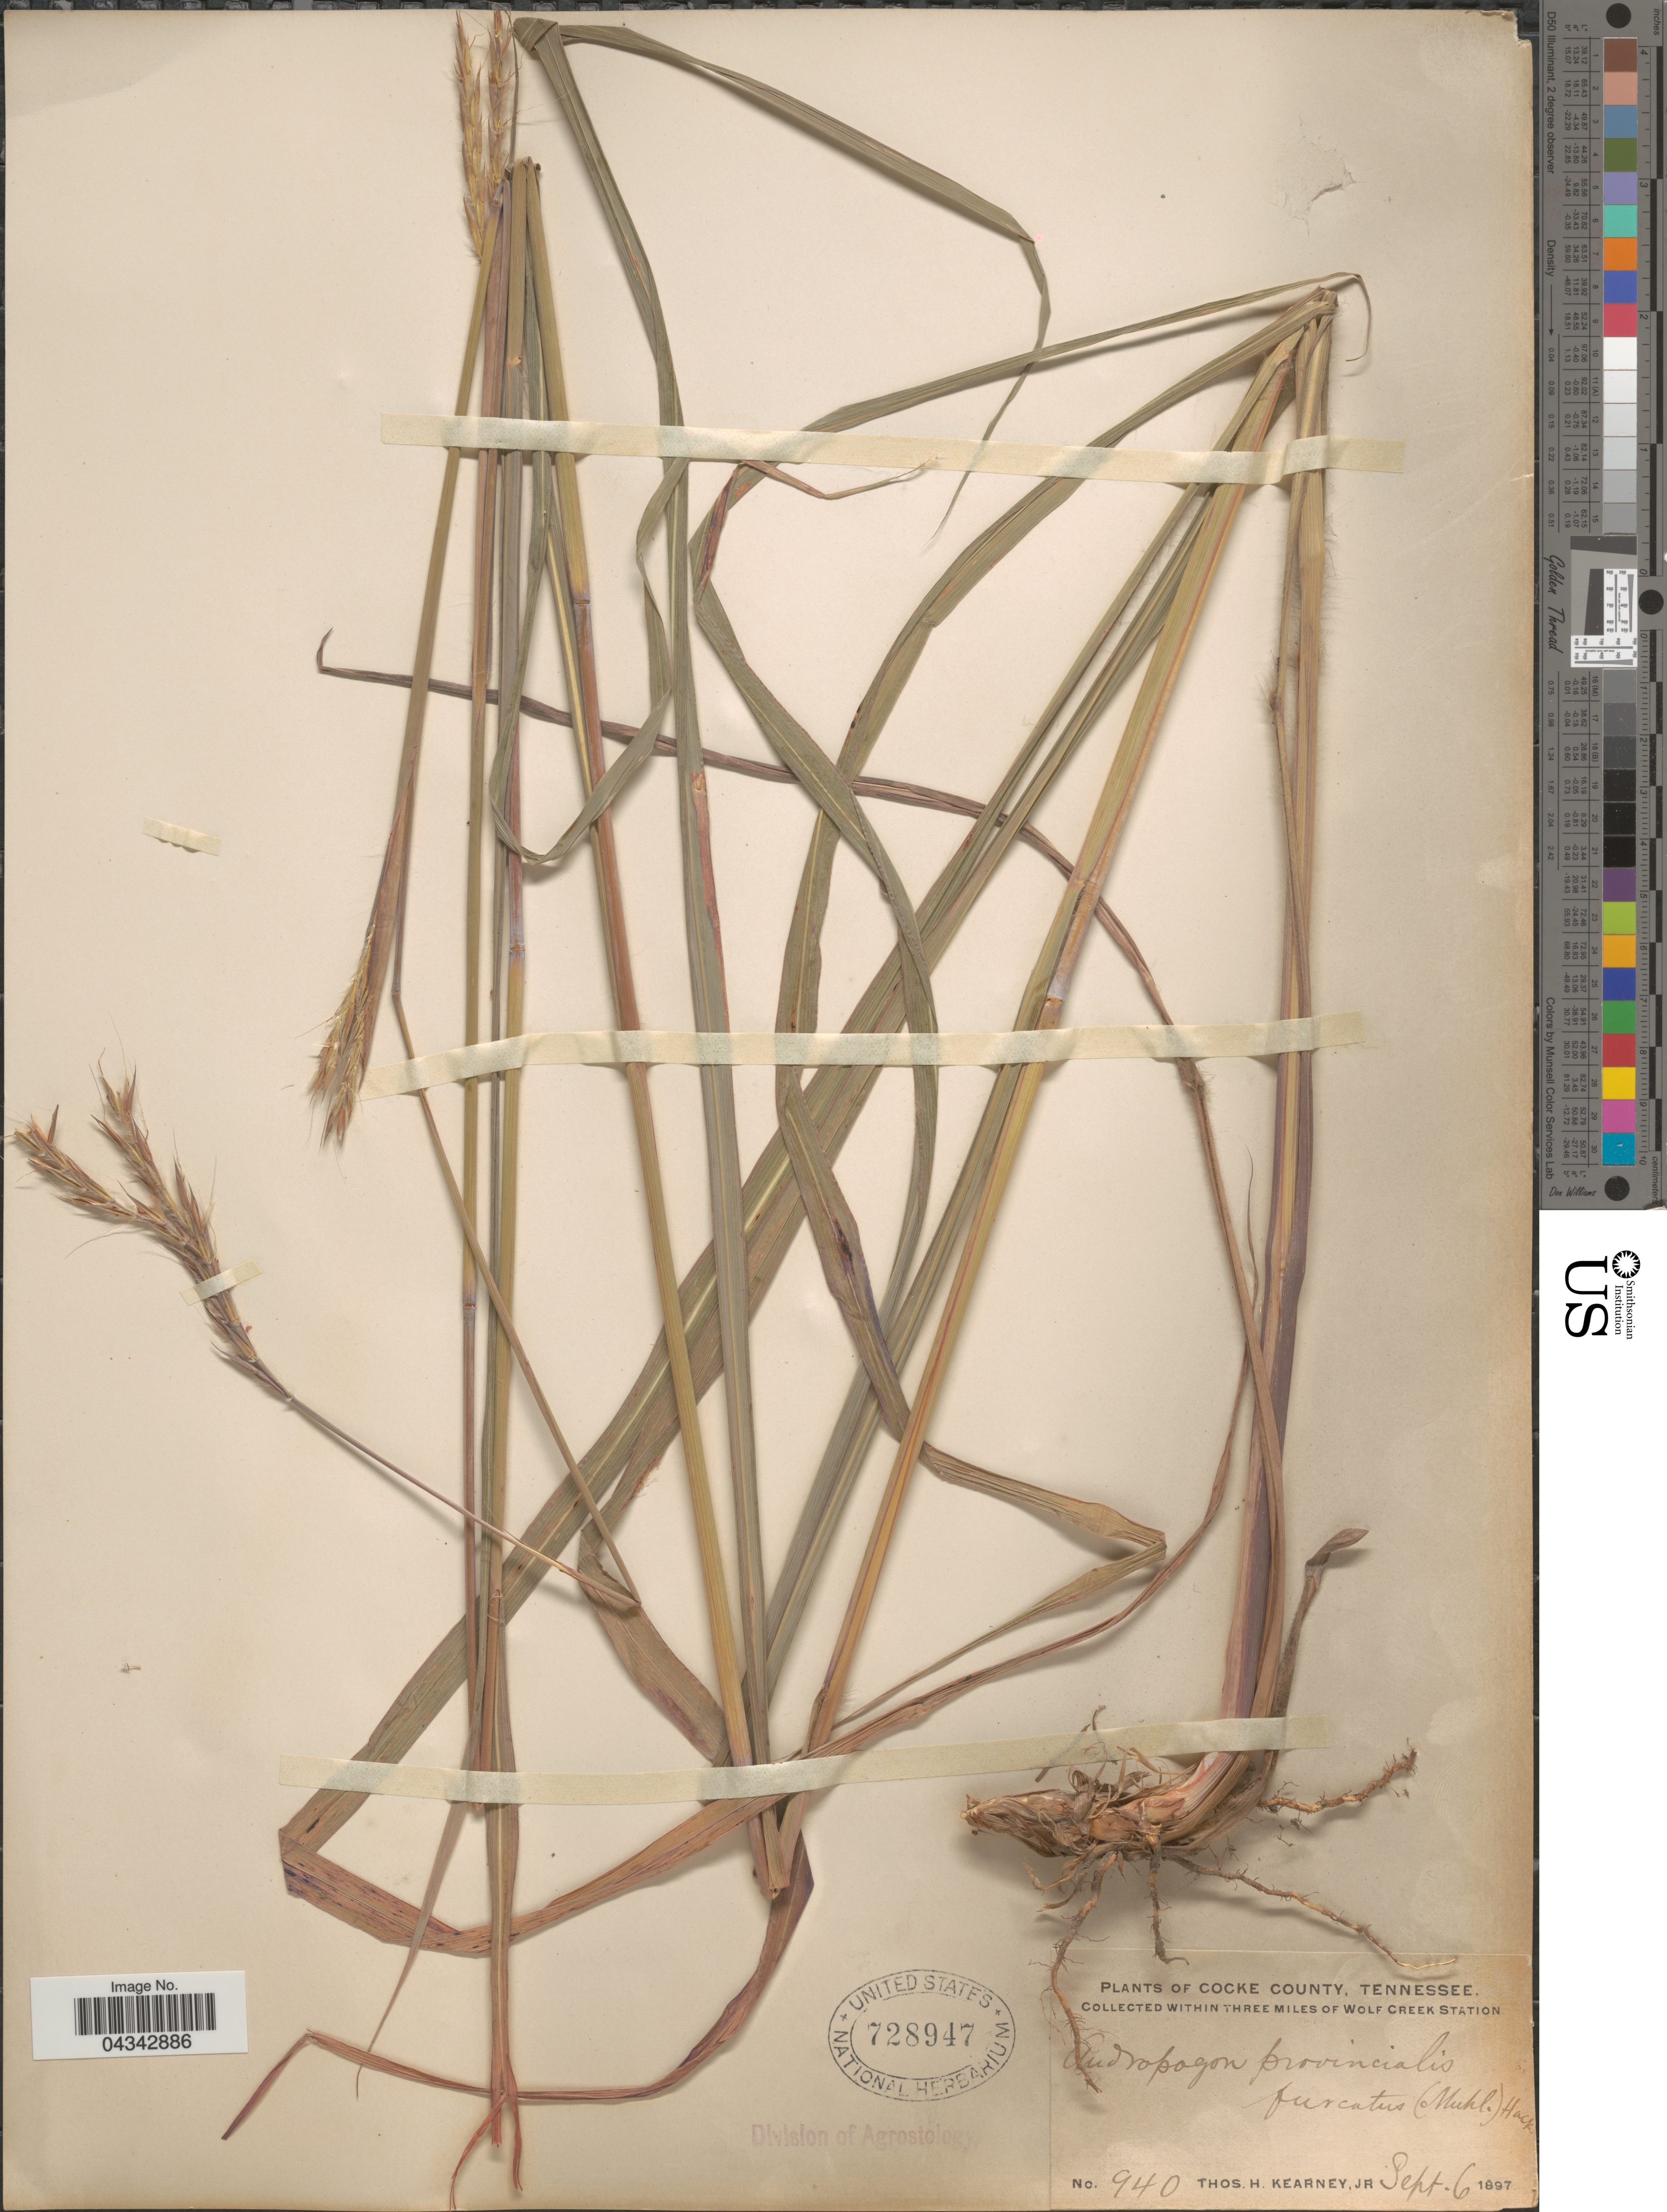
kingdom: Plantae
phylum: Tracheophyta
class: Liliopsida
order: Poales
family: Poaceae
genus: Andropogon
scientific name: Andropogon gerardii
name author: Vitman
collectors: T. H. Kearney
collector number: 940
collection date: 1897-09-06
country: United States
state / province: Tennessee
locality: Cocke County. Within three miles of Wolf Creek Station.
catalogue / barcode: US 728947